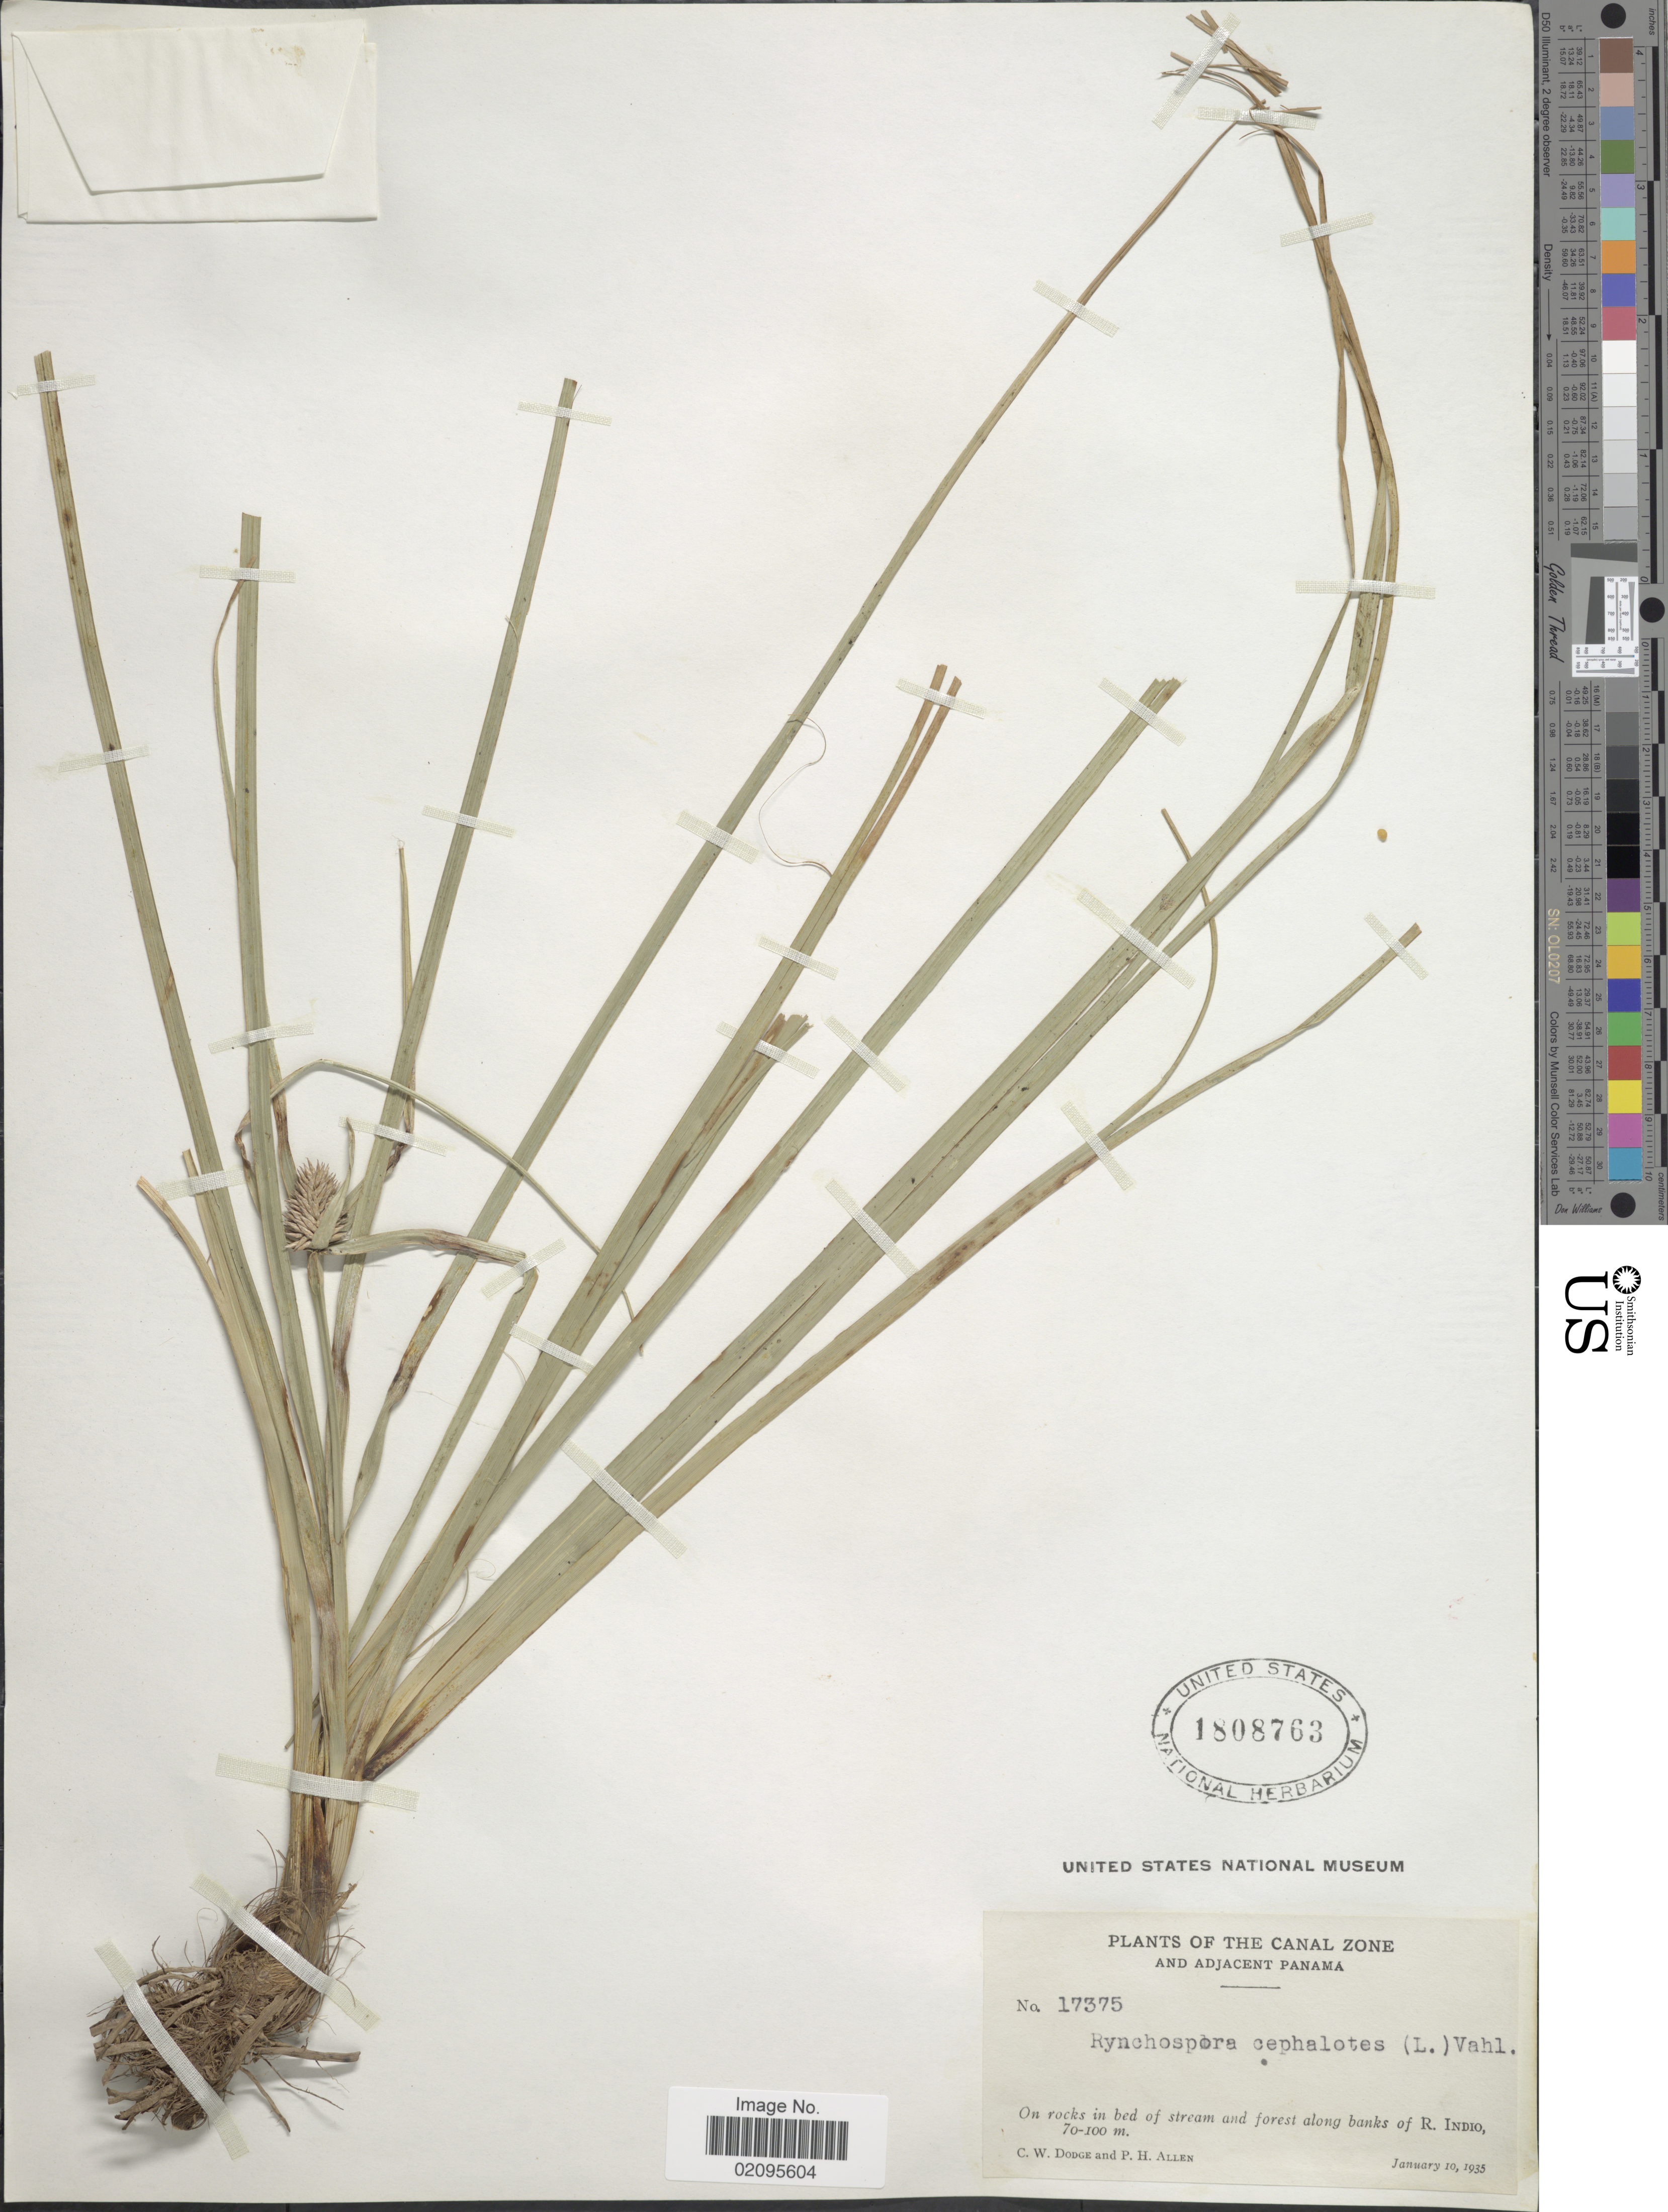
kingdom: Plantae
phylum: Tracheophyta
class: Liliopsida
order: Poales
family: Cyperaceae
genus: Rhynchospora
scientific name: Rhynchospora cephalotes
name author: (L.) Vahl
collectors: C. Dodge & P. H. Allen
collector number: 17375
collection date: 1935-01-10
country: Panama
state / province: Colón / Panamá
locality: The Canal Zone and adjacent Panama, on rocks in bed of stream and forests along banks of R. Indio.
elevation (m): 70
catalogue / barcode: US 1808763